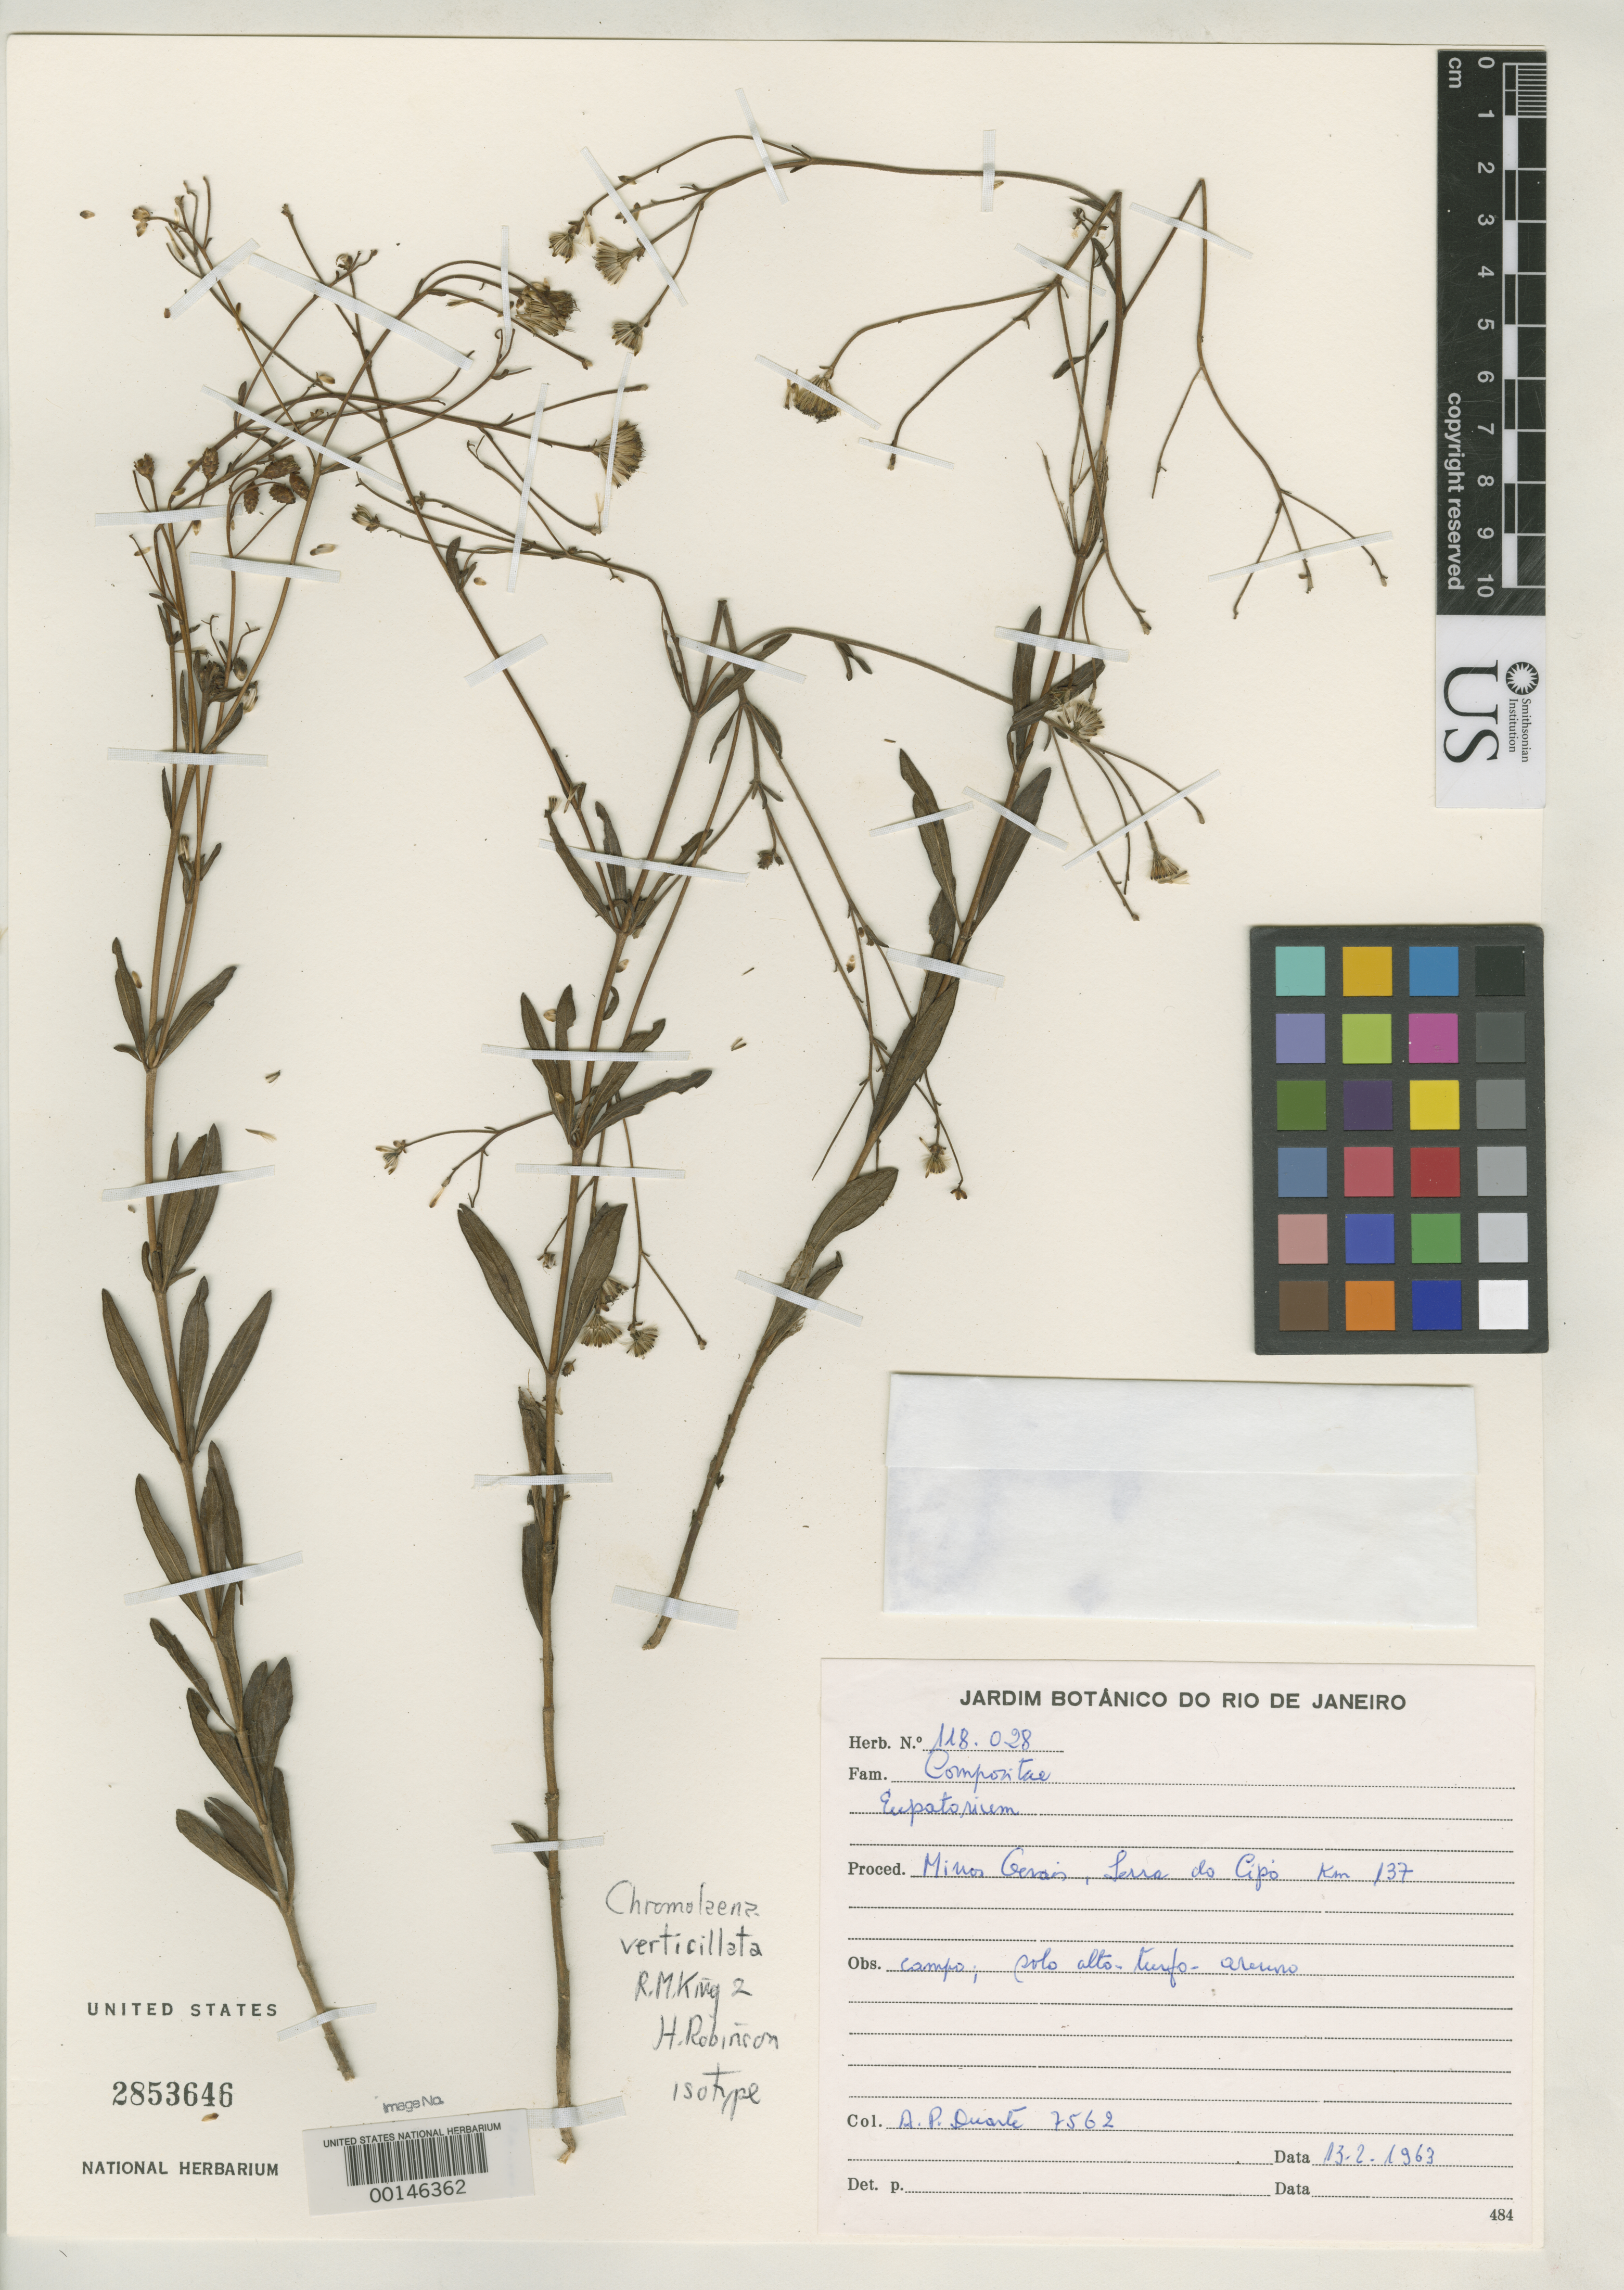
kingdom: Plantae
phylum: Tracheophyta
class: Magnoliopsida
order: Asterales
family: Asteraceae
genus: Chromolaena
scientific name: Chromolaena verticillata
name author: R.M. King & H. Rob.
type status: Isotype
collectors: A. P. Duarte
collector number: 7562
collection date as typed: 13 Feb 1963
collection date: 1963-02-13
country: Brazil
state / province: Minas Gerais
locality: Serra do Cipo.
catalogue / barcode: US 2853646